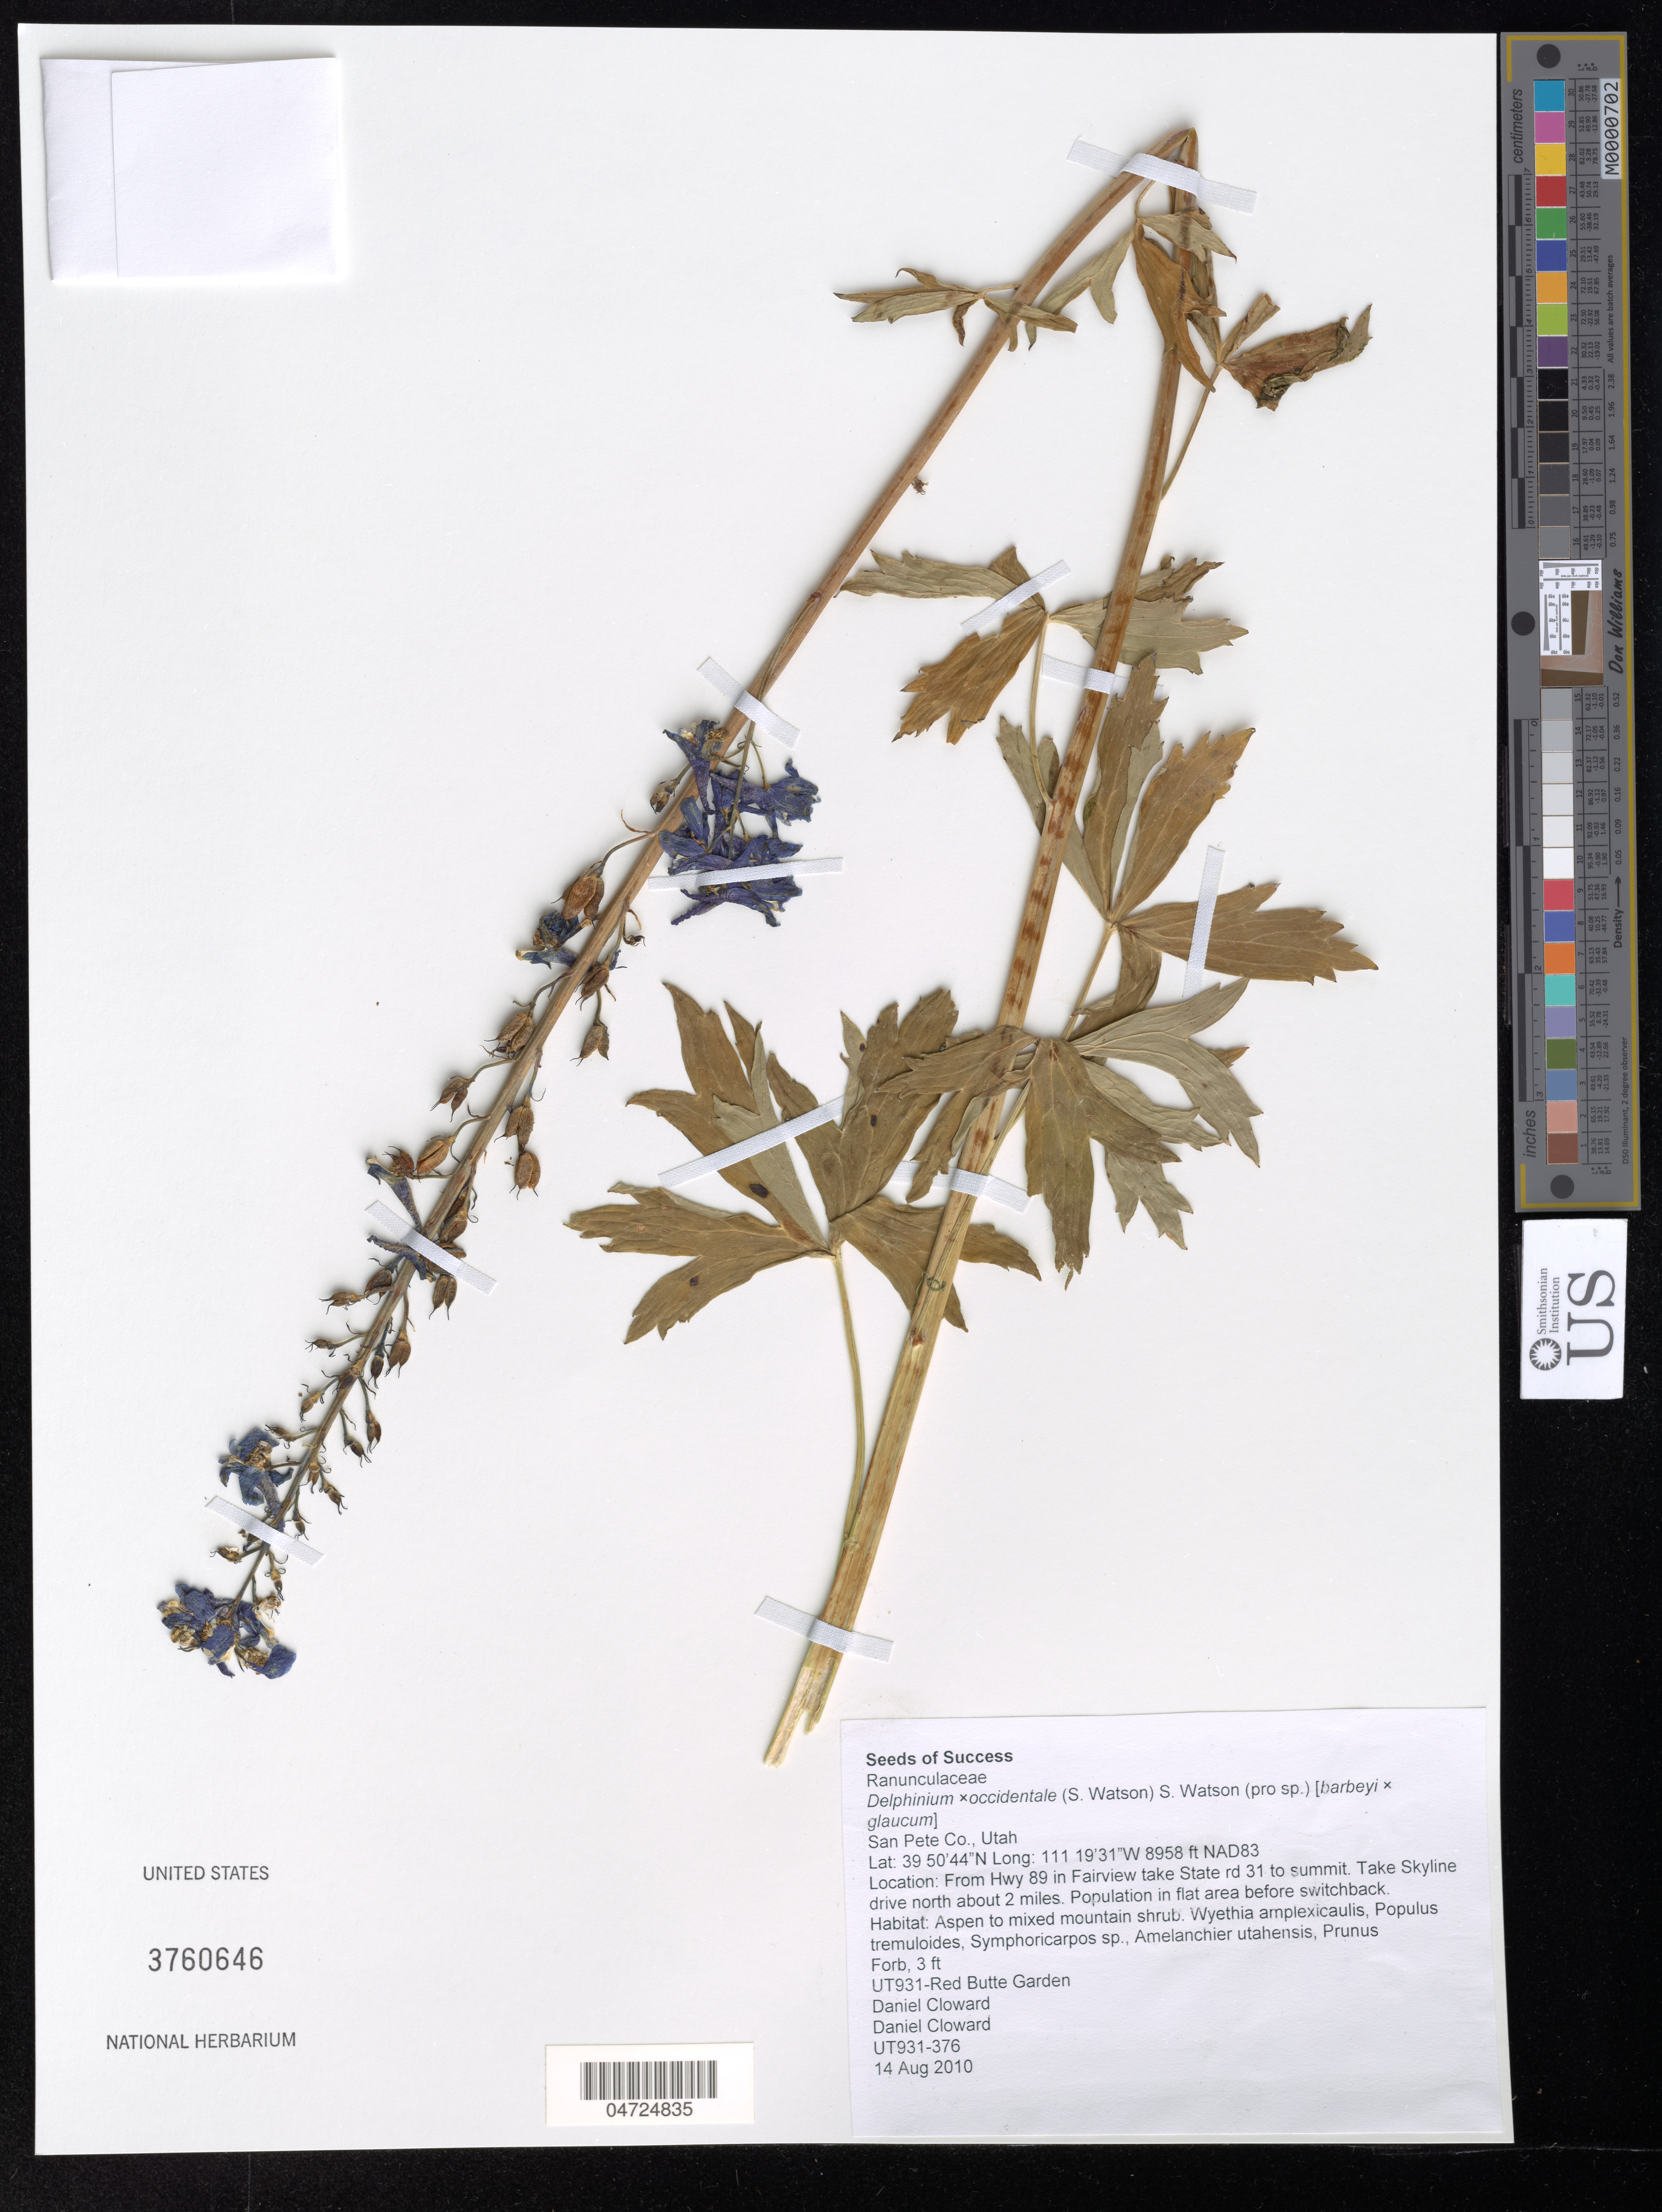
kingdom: Plantae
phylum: Tracheophyta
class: Magnoliopsida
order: Ranunculales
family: Ranunculaceae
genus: Delphinium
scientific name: Delphinium x occidentale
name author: (S. Watson) S. Watson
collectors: D. Cloward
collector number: UT931-376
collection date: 2010-08-14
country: United States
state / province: Utah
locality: San Pete Co. NAD83. From Hwy 89 in Fairview take State rd 31 to summit. Take Skyline drive north about 2 miles. UT931-Red Butte Garden.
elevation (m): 2730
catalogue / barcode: US 3760646